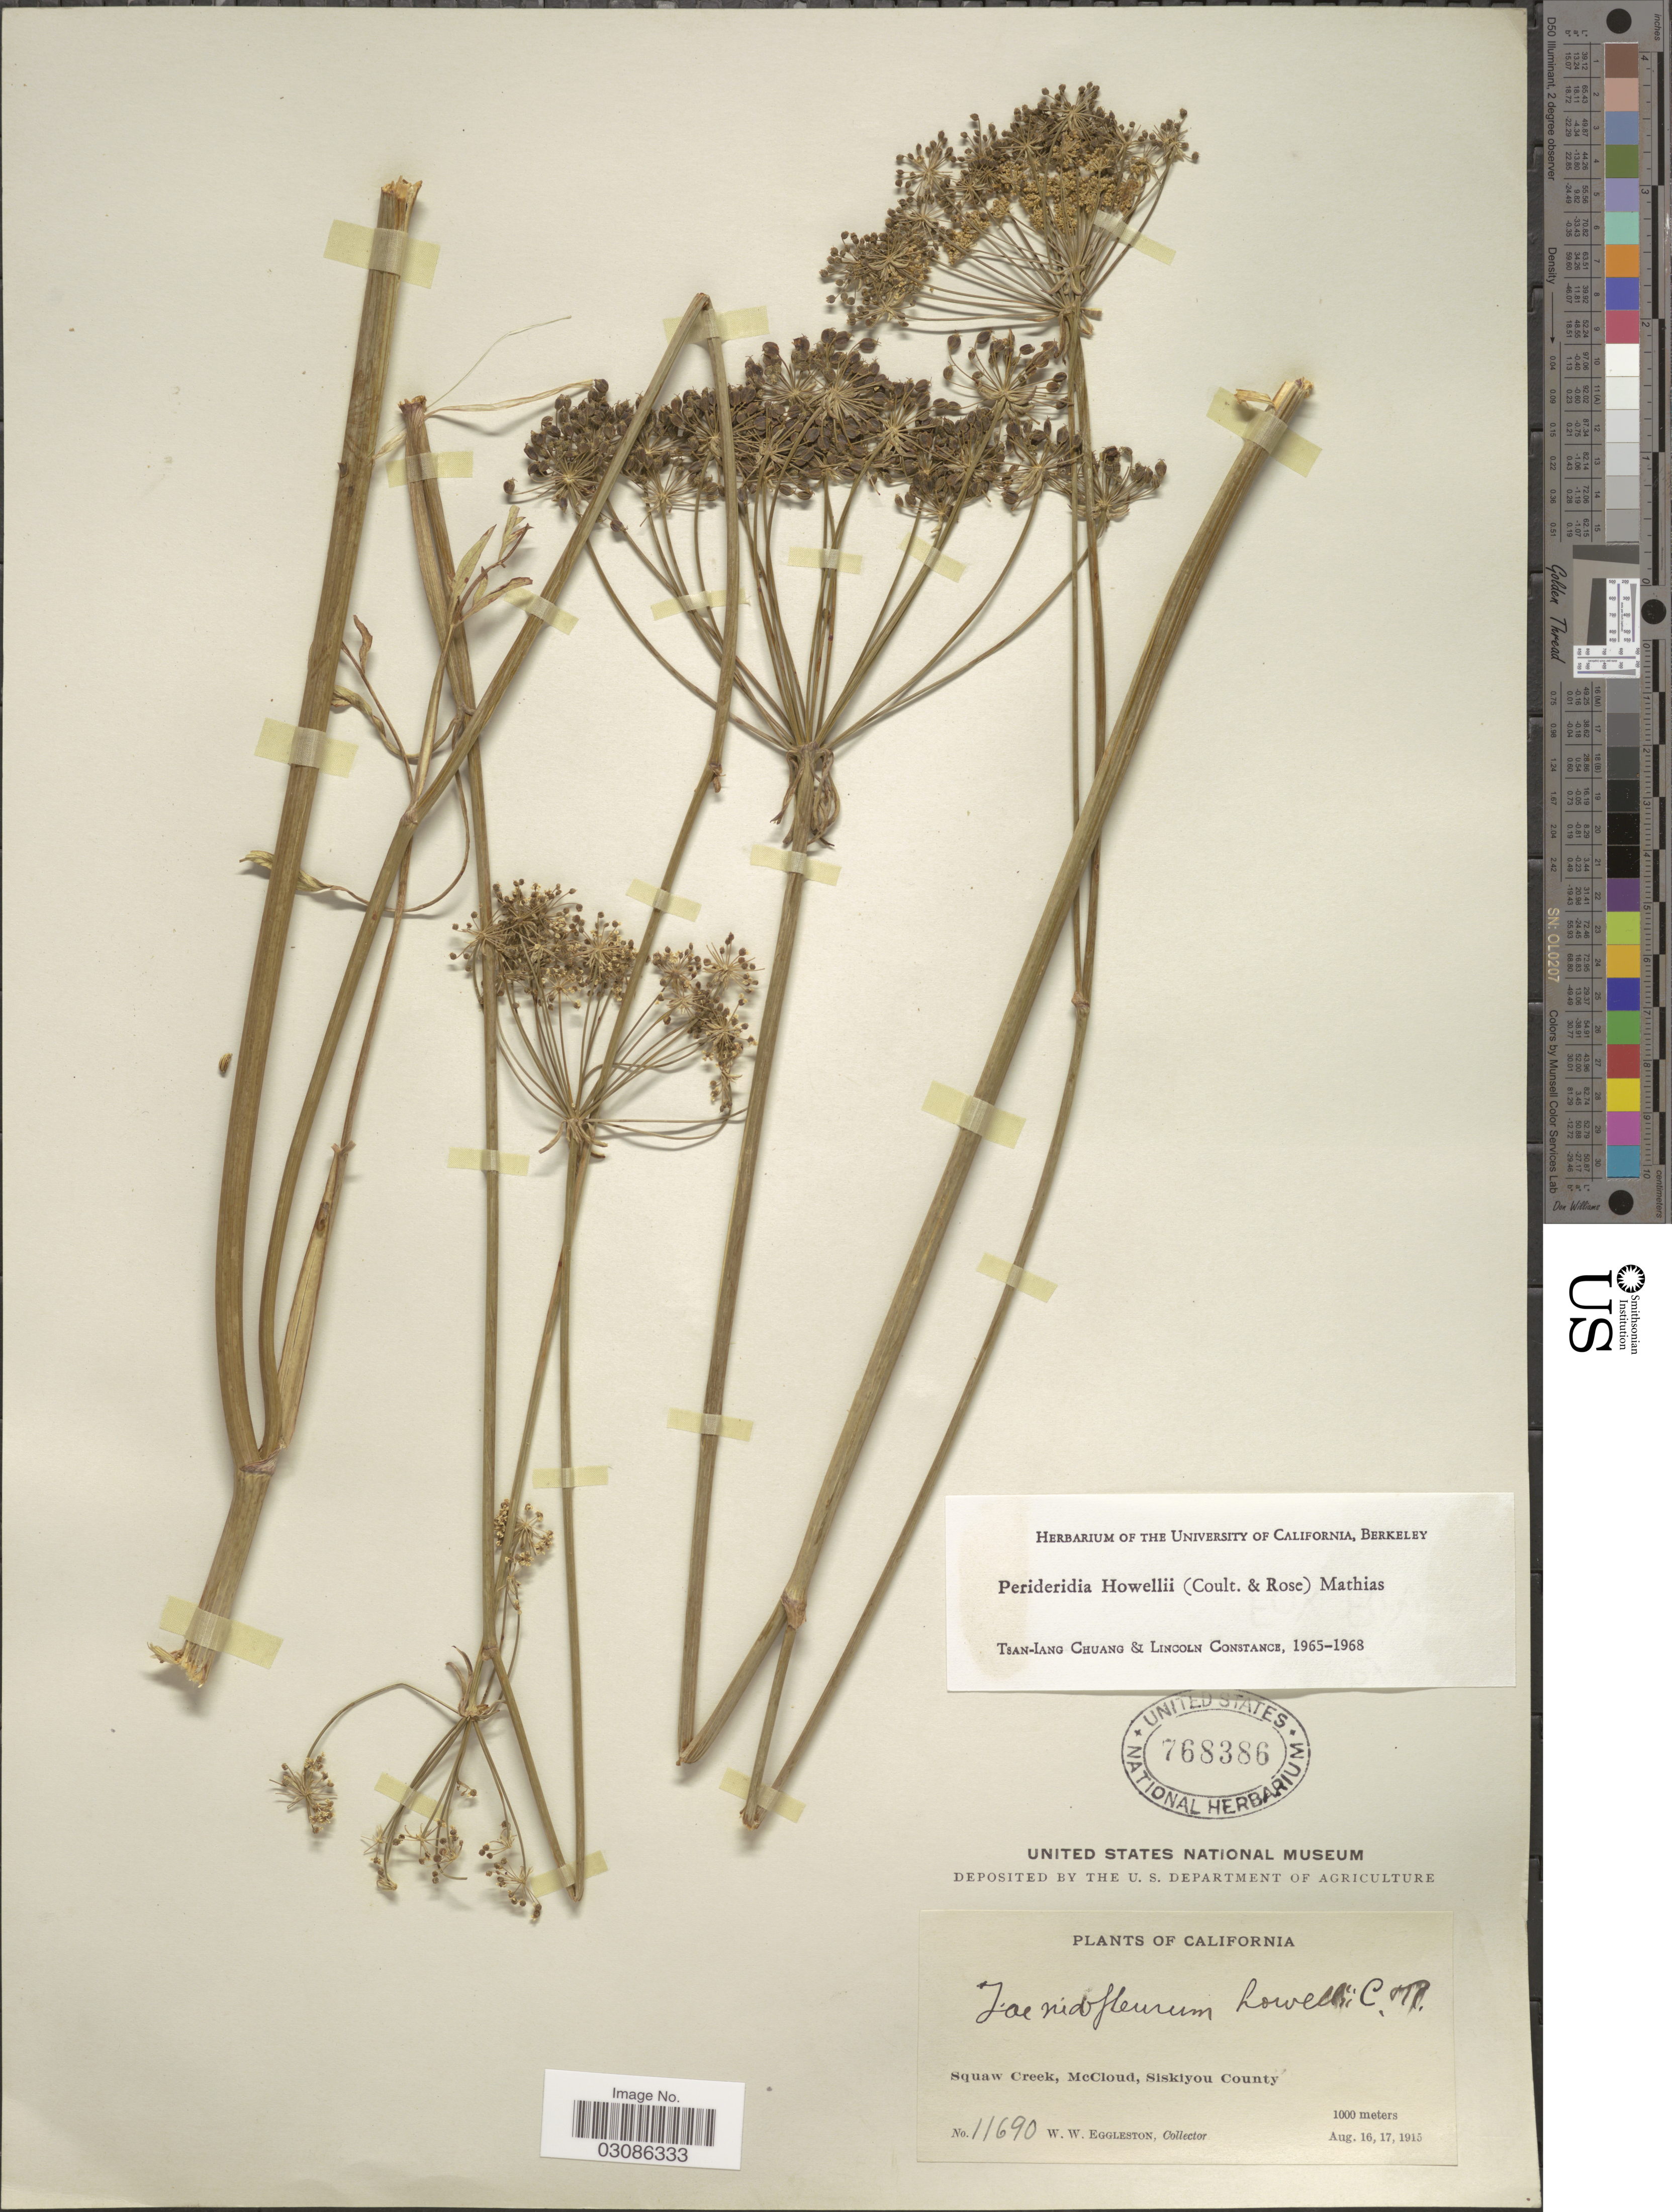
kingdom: Plantae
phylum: Tracheophyta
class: Magnoliopsida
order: Apiales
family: Apiaceae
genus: Perideridia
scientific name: Perideridia howellii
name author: (J.M. Coult. & Rose) Mathias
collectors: W. W. Eggleston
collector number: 11690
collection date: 1915-08-16/1915-08-17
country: United States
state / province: California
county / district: Siskiyou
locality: Squaw Creek, McCloud, Siskiyou County.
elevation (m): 1000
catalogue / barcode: US 768386